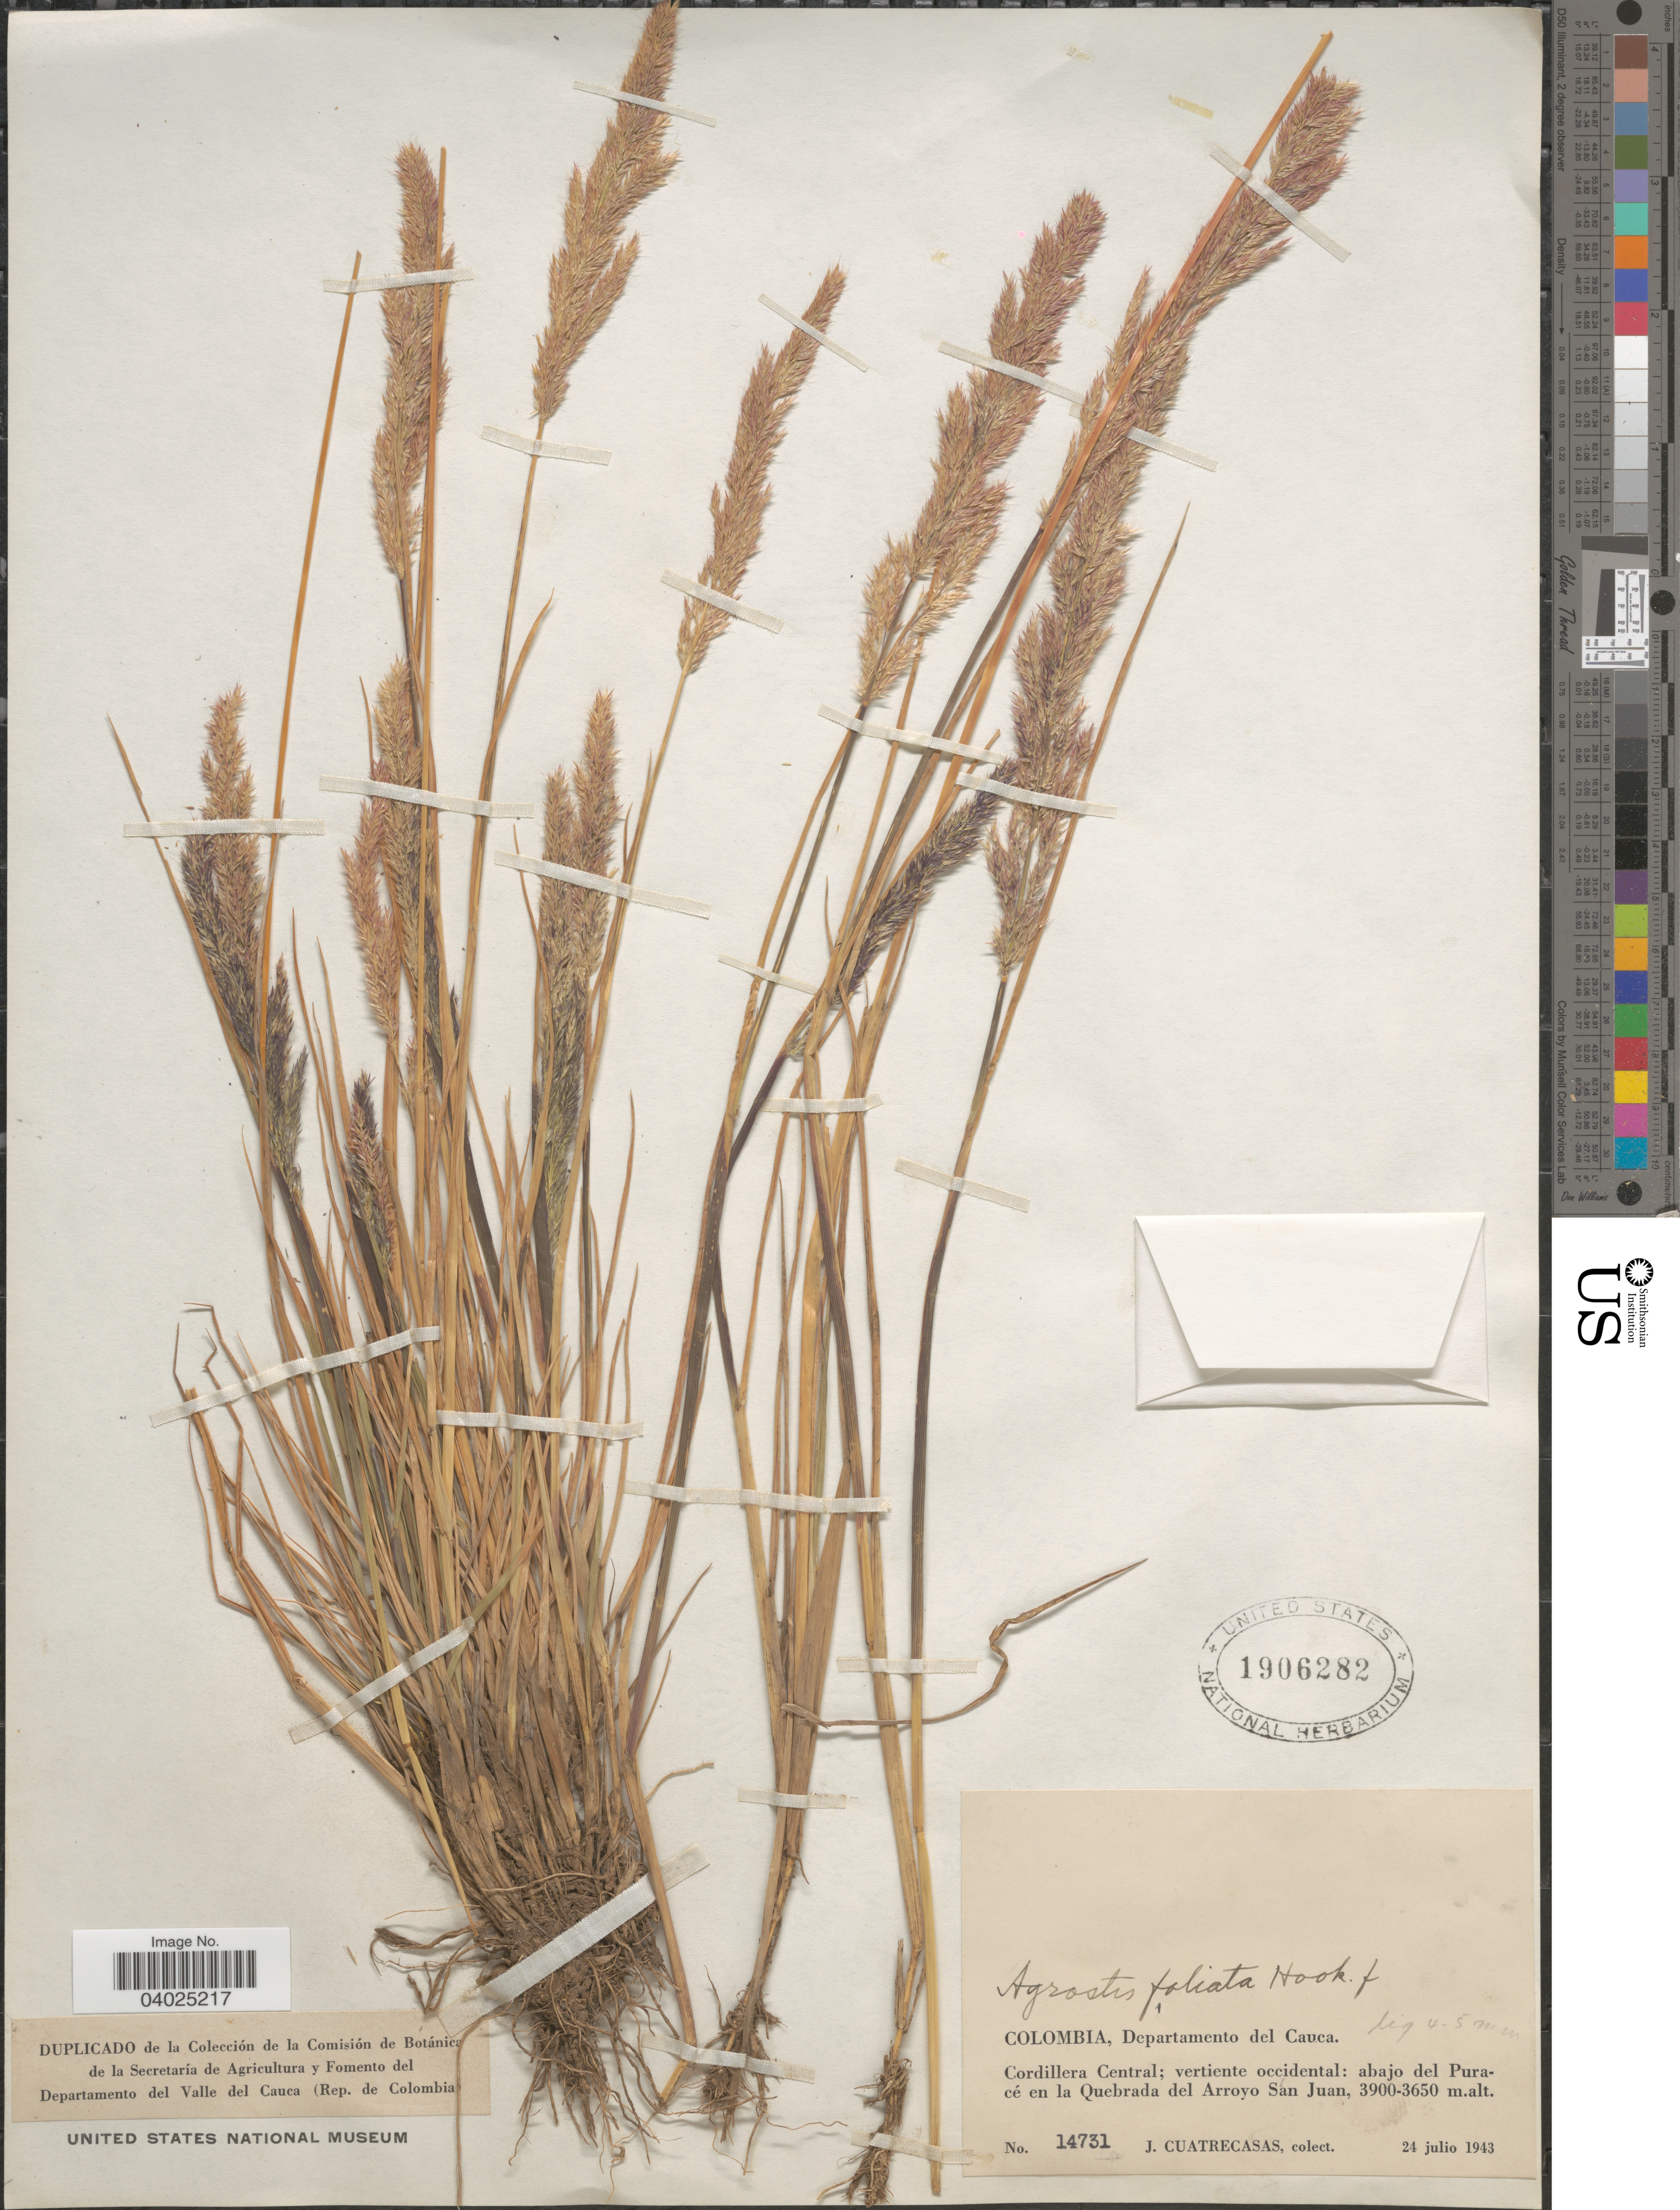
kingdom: Plantae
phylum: Tracheophyta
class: Liliopsida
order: Poales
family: Poaceae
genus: Agrostis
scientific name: Agrostis sp.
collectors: J. Cuatrecasas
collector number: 14731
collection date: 1943-07-24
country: Colombia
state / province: Cauca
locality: Departamento del Cauca. Cordillera Central; vertiente occidental: abajo del Puracé en la Quebrada del Arroyo Sán Juan.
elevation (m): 3650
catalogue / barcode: US 1906282